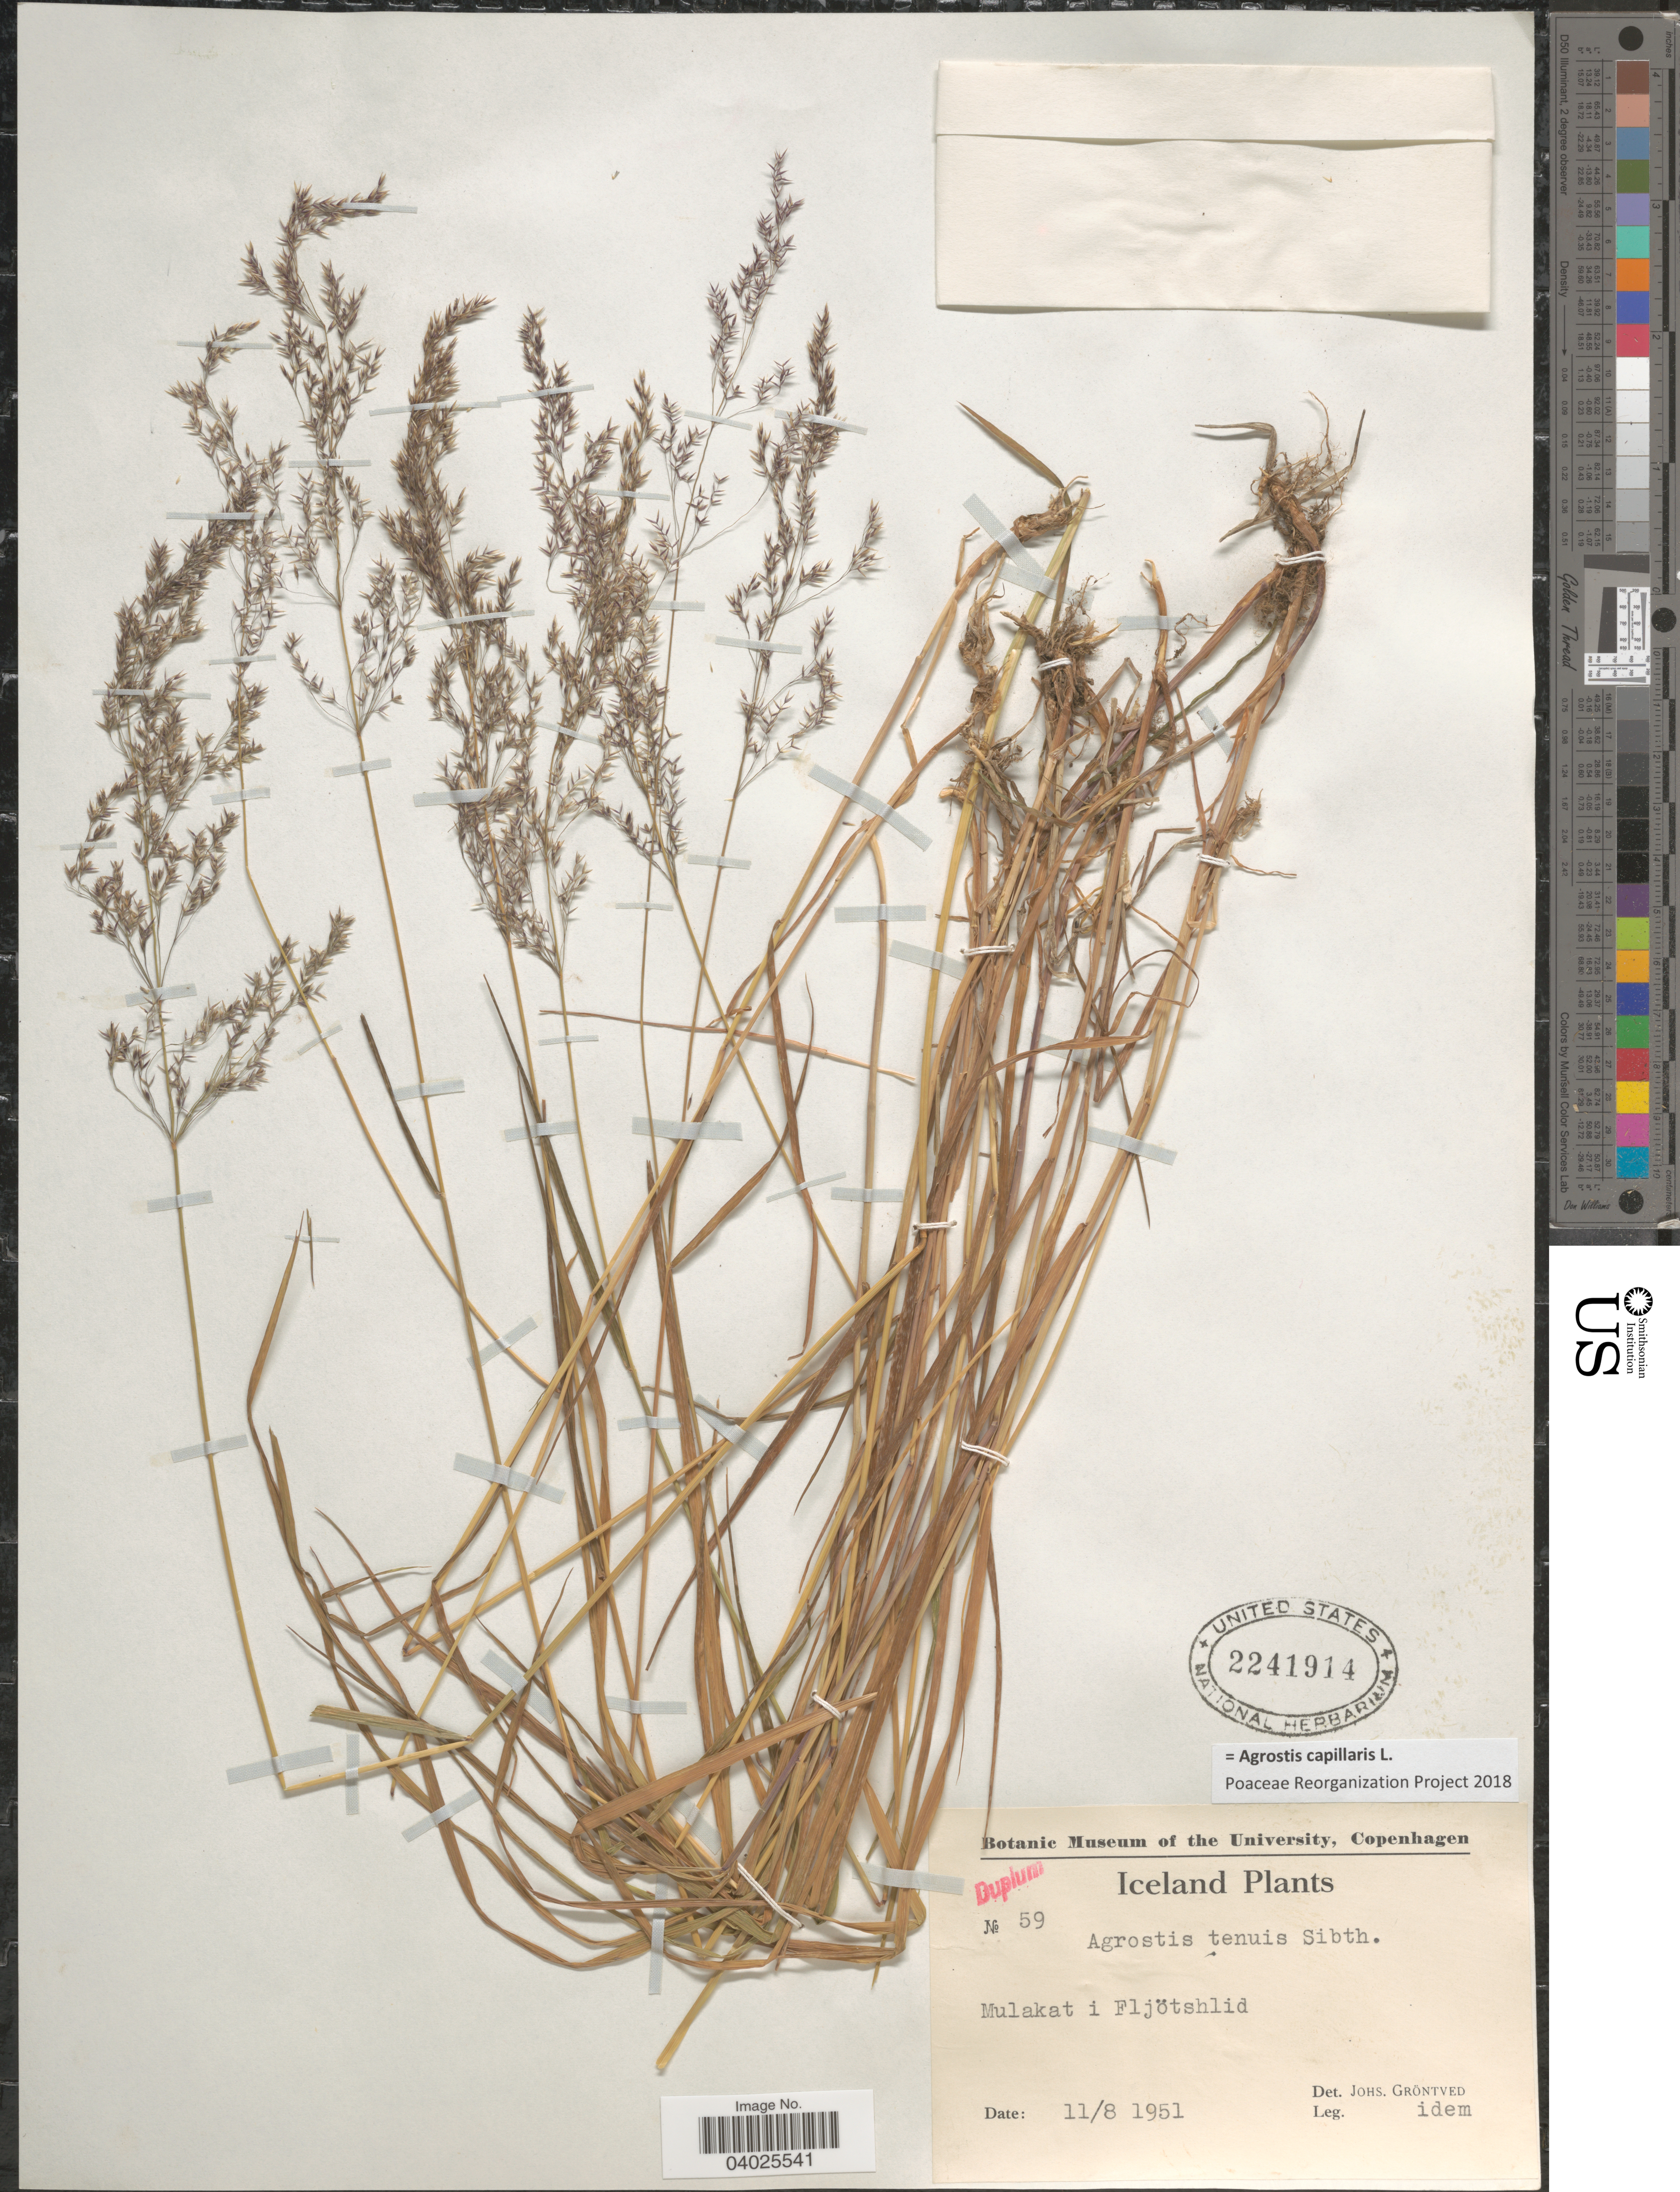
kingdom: Plantae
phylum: Tracheophyta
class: Liliopsida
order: Poales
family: Poaceae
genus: Agrostis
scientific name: Agrostis capillaris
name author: L.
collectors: J. Grøntved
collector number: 59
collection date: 1951-08-11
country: Iceland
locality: Mulakat i Fljötshlid.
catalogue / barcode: US 2241914